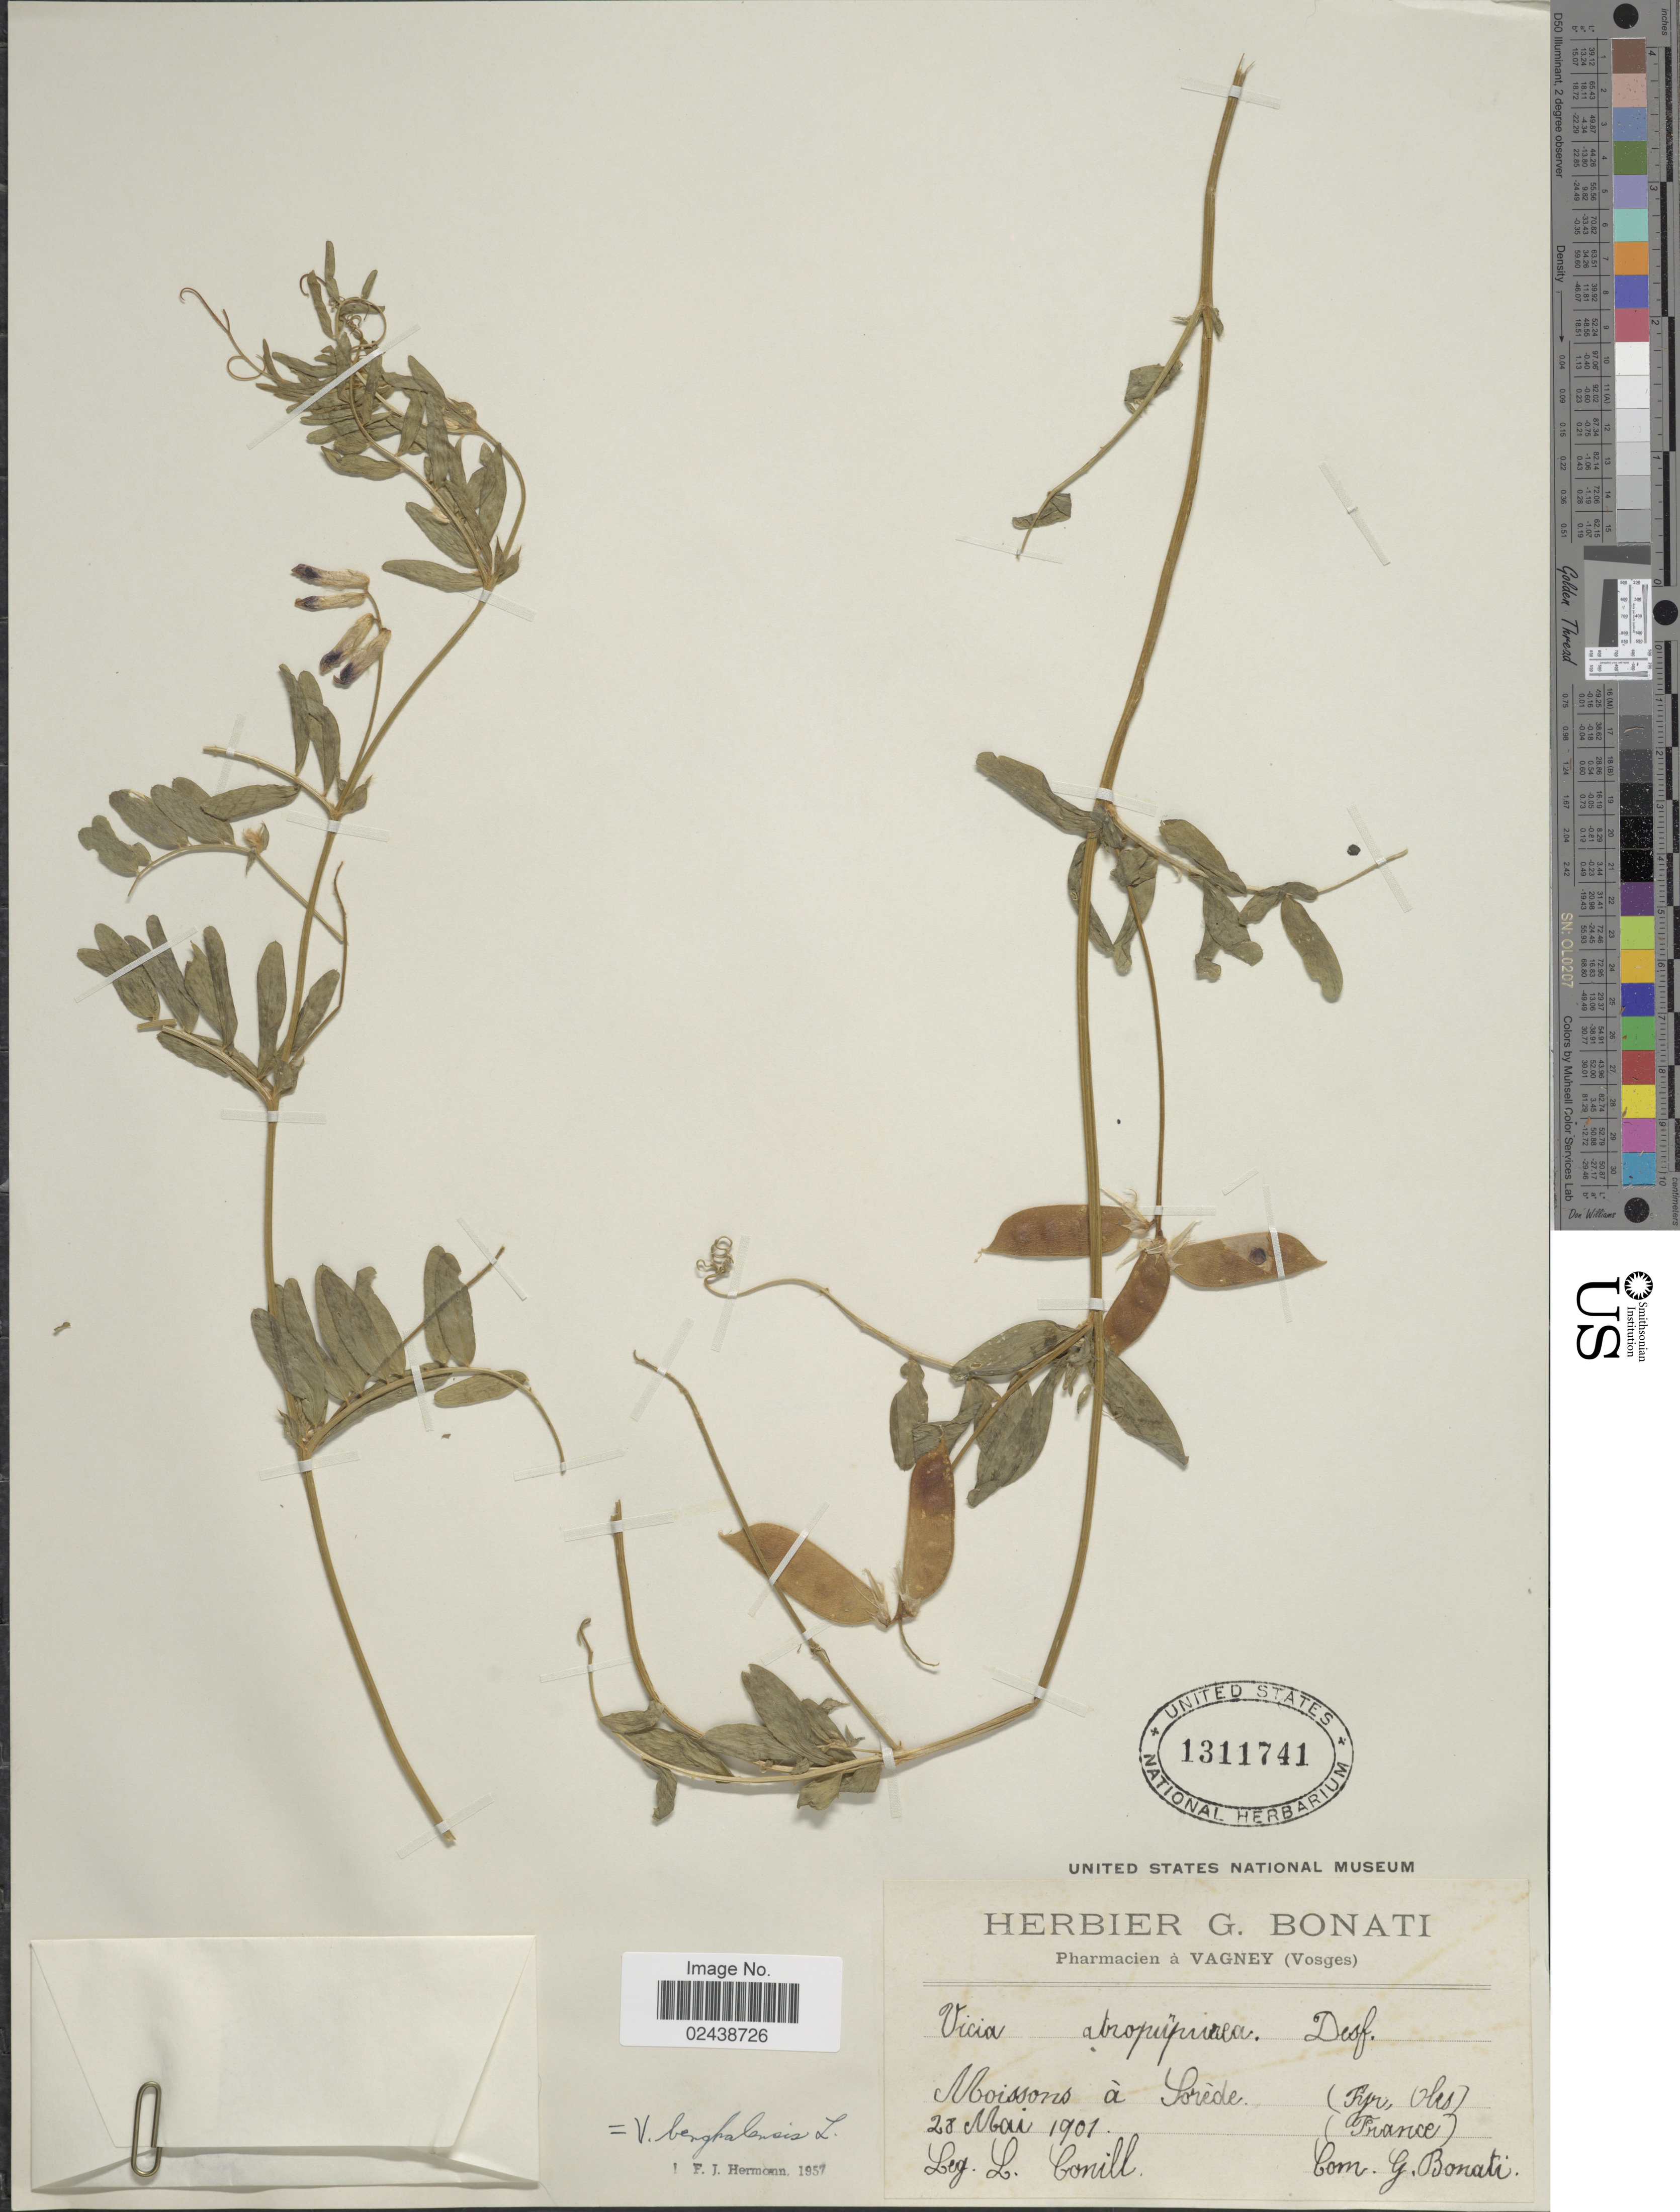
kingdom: Plantae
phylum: Tracheophyta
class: Magnoliopsida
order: Fabales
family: Fabaceae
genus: Vicia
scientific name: Vicia benghalensis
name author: L.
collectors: Conill, L.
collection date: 1901-05-28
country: France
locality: Moisons a Sorede. (Fyr, Oles) [interpreted]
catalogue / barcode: US 1311741